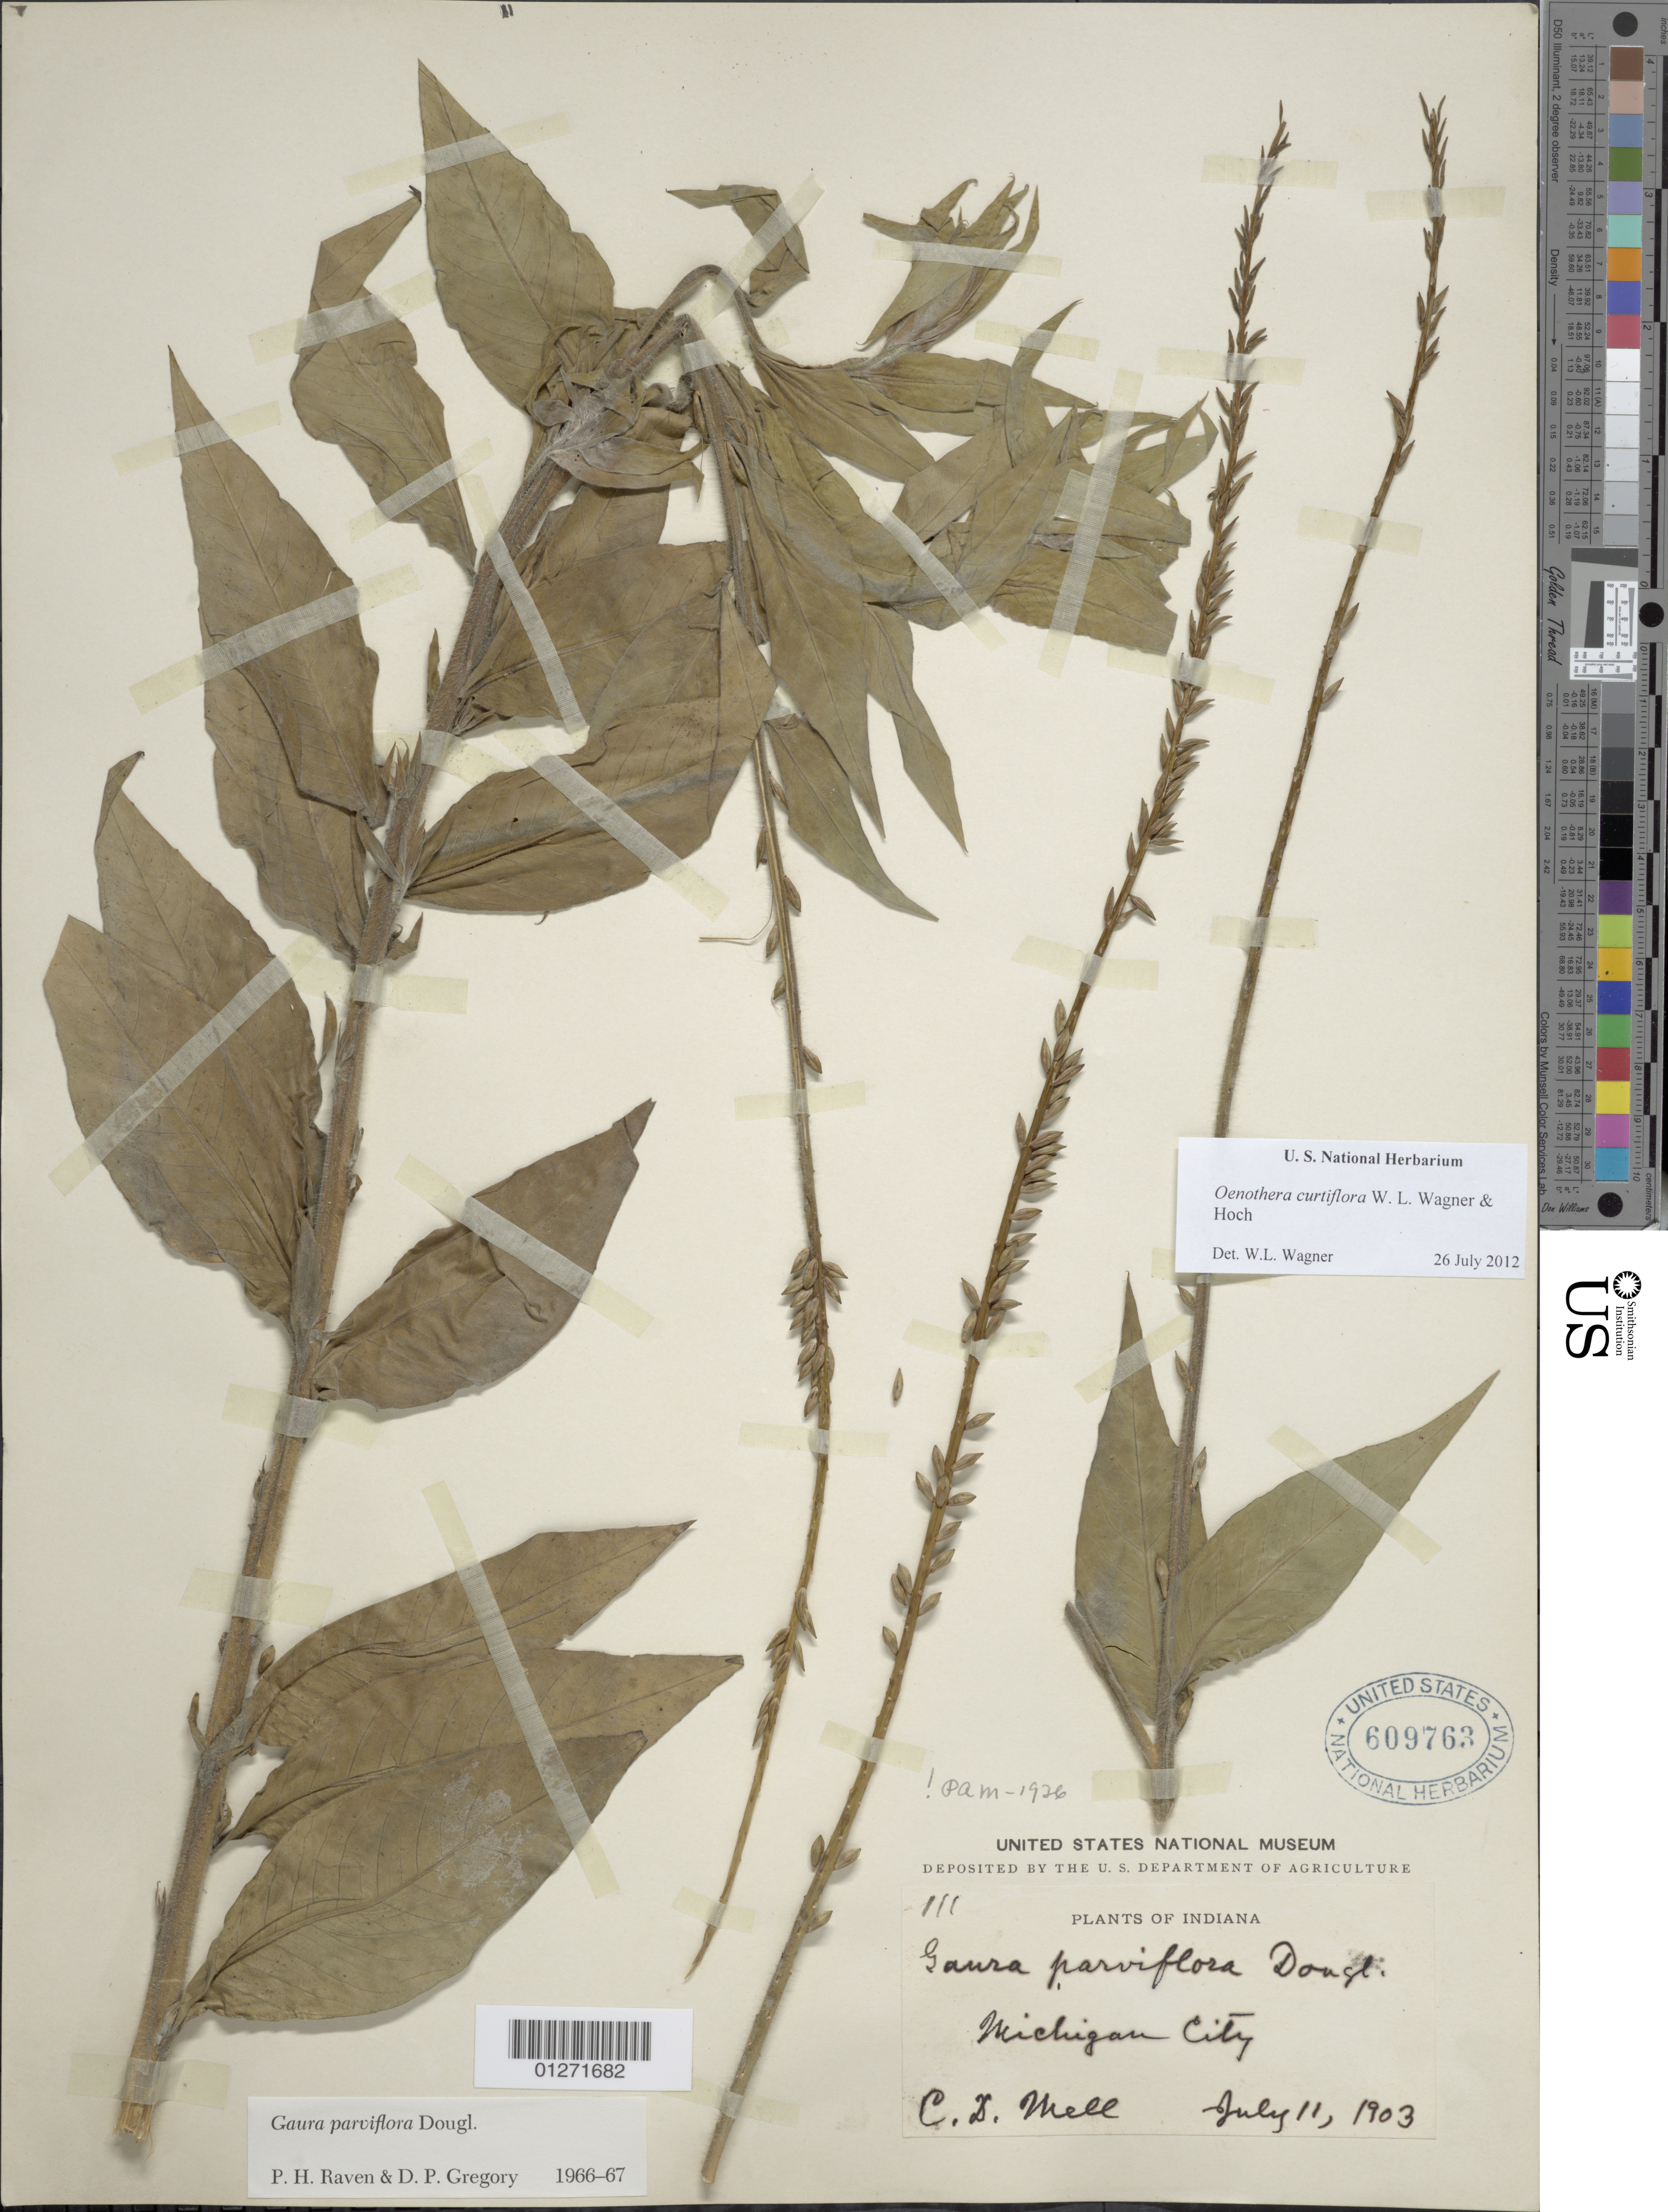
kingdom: Plantae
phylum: Tracheophyta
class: Magnoliopsida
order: Myrtales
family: Onagraceae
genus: Oenothera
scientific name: Oenothera curtiflora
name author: W.L. Wagner & Hoch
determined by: Wagner, W. L., (BOT), Smithsonian Institution - National Museum of Natural History (UNITED STATES)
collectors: C. D. Mell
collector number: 111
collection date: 1903-07-11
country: United States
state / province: Indiana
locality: Michigan City.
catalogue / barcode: US 609763